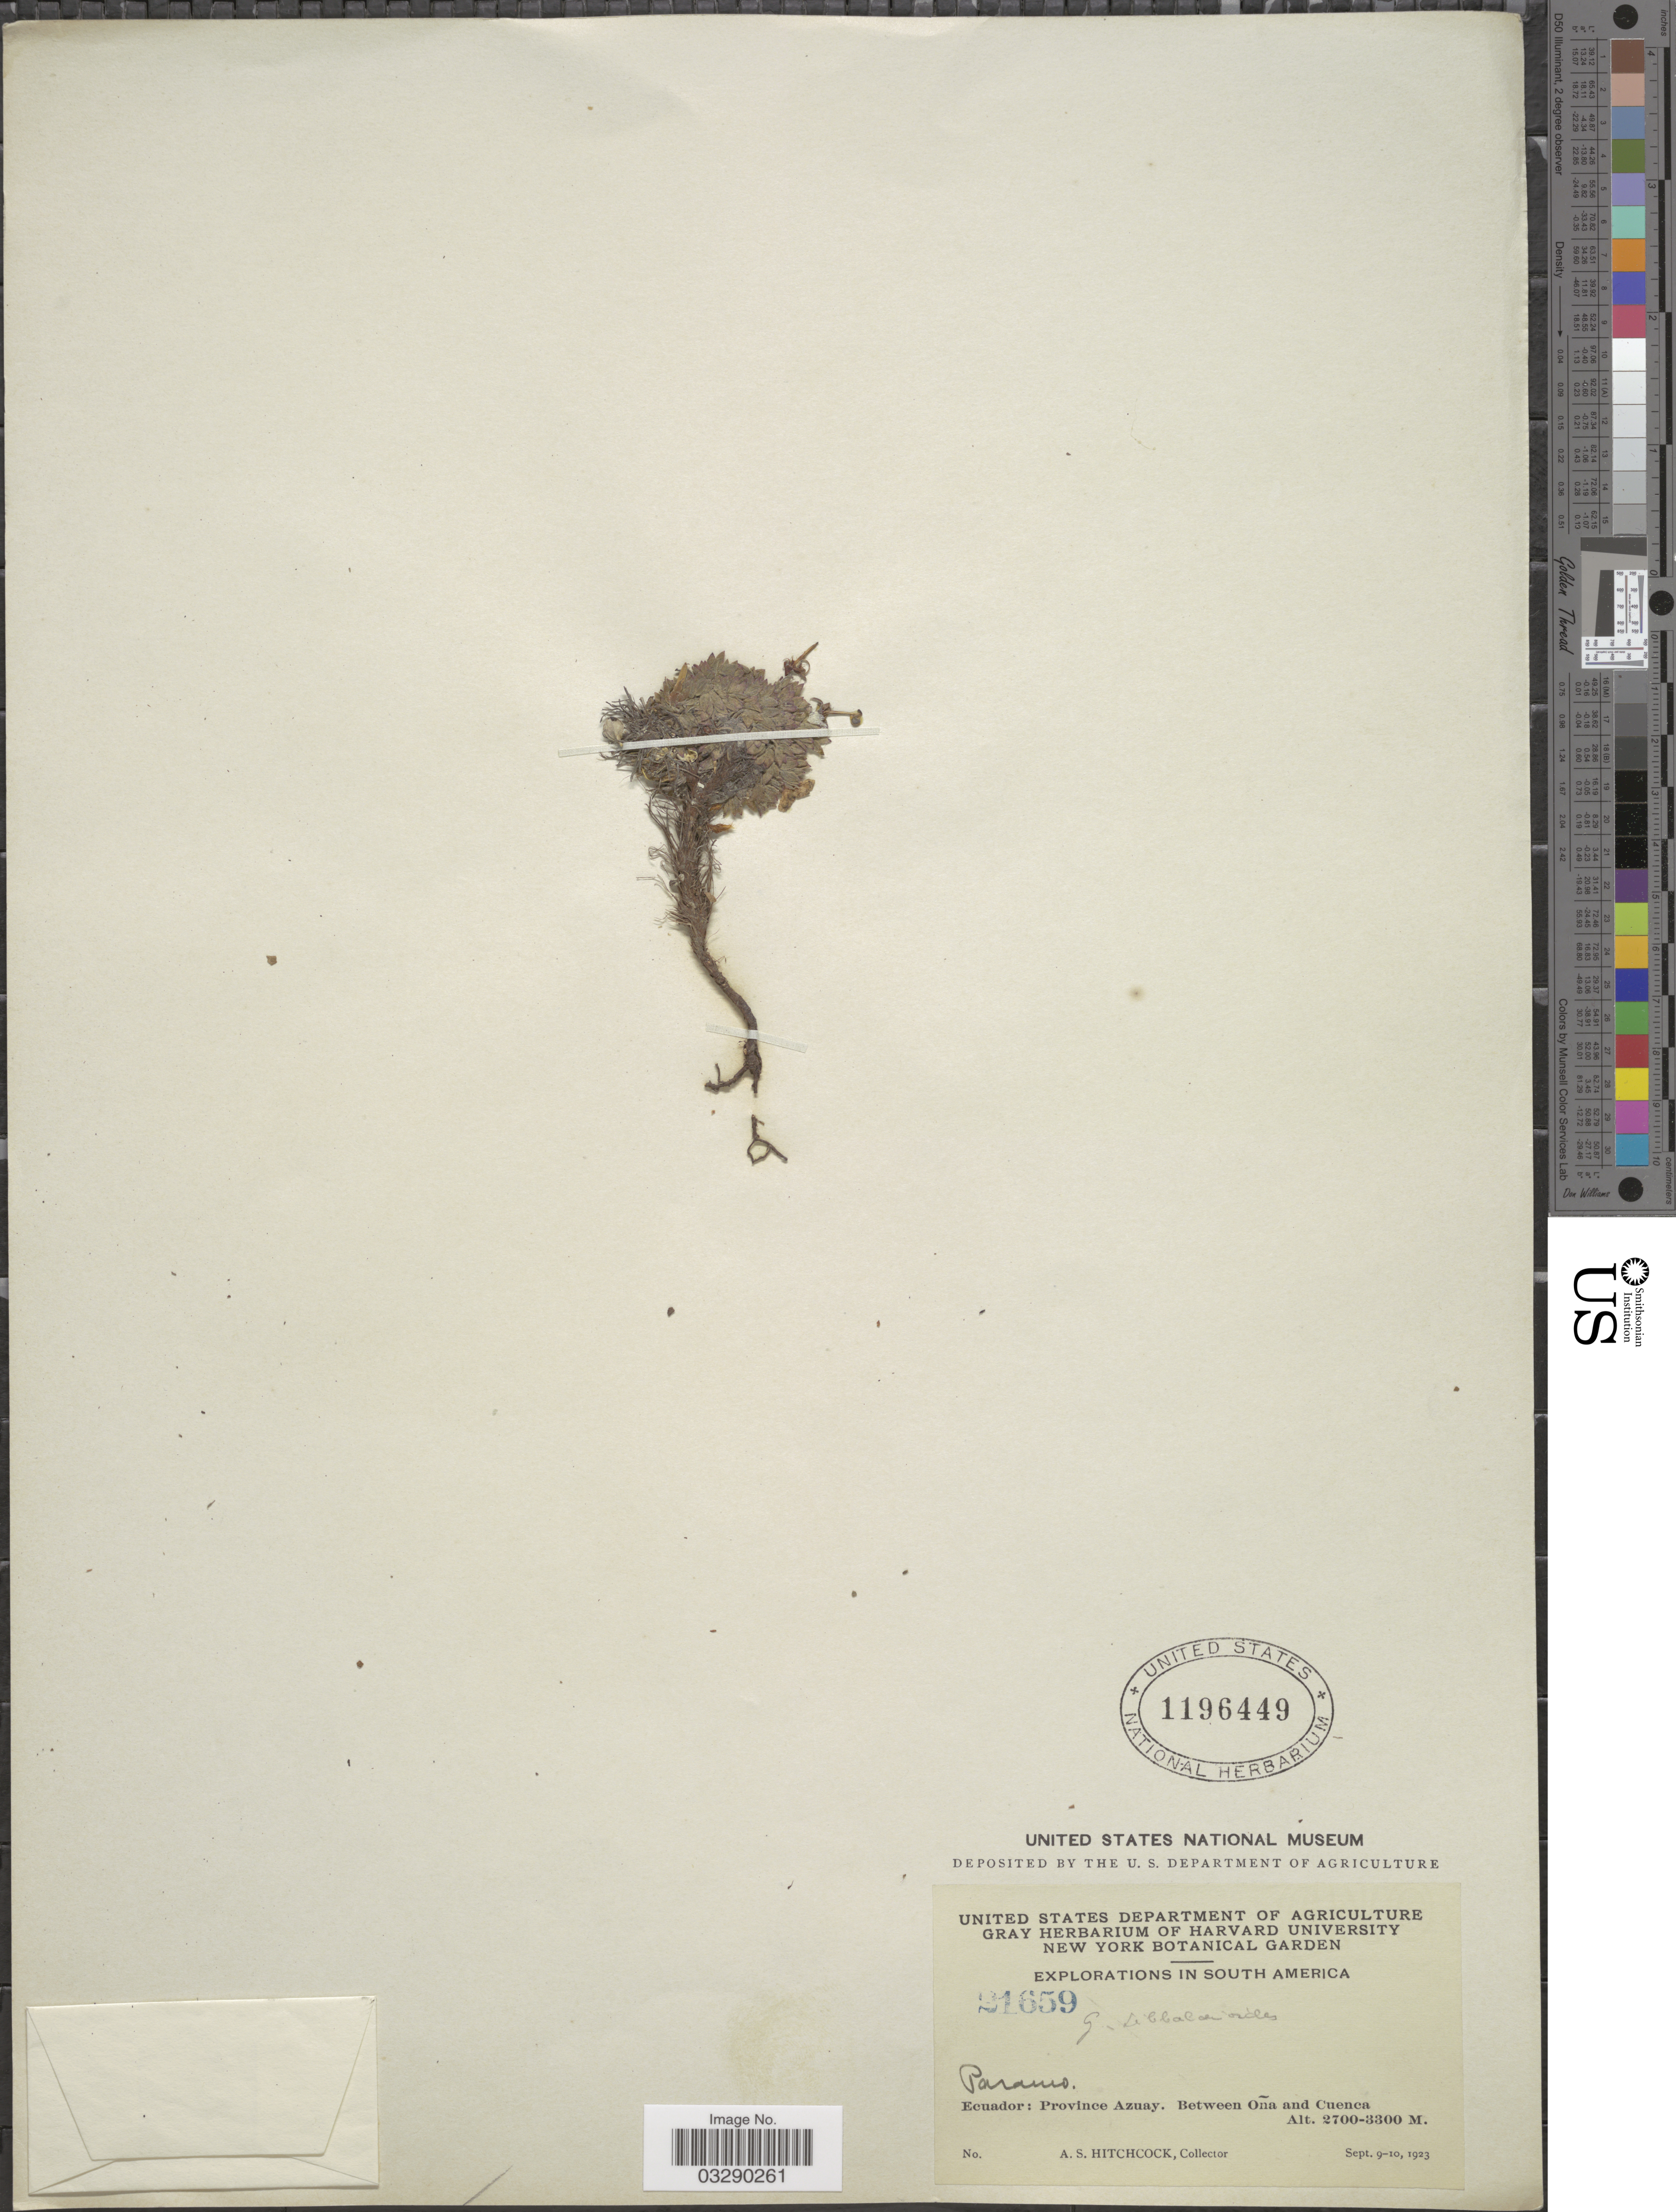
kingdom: Plantae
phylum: Tracheophyta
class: Magnoliopsida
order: Geraniales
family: Geraniaceae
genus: Geranium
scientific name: Geranium sibbaldioides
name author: Benth.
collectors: A. S. Hitchcock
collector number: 21659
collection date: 1923-09-09/1923-09-10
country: Ecuador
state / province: Azuay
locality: Between Oña and Cuenca.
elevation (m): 2700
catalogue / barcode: US 1196449